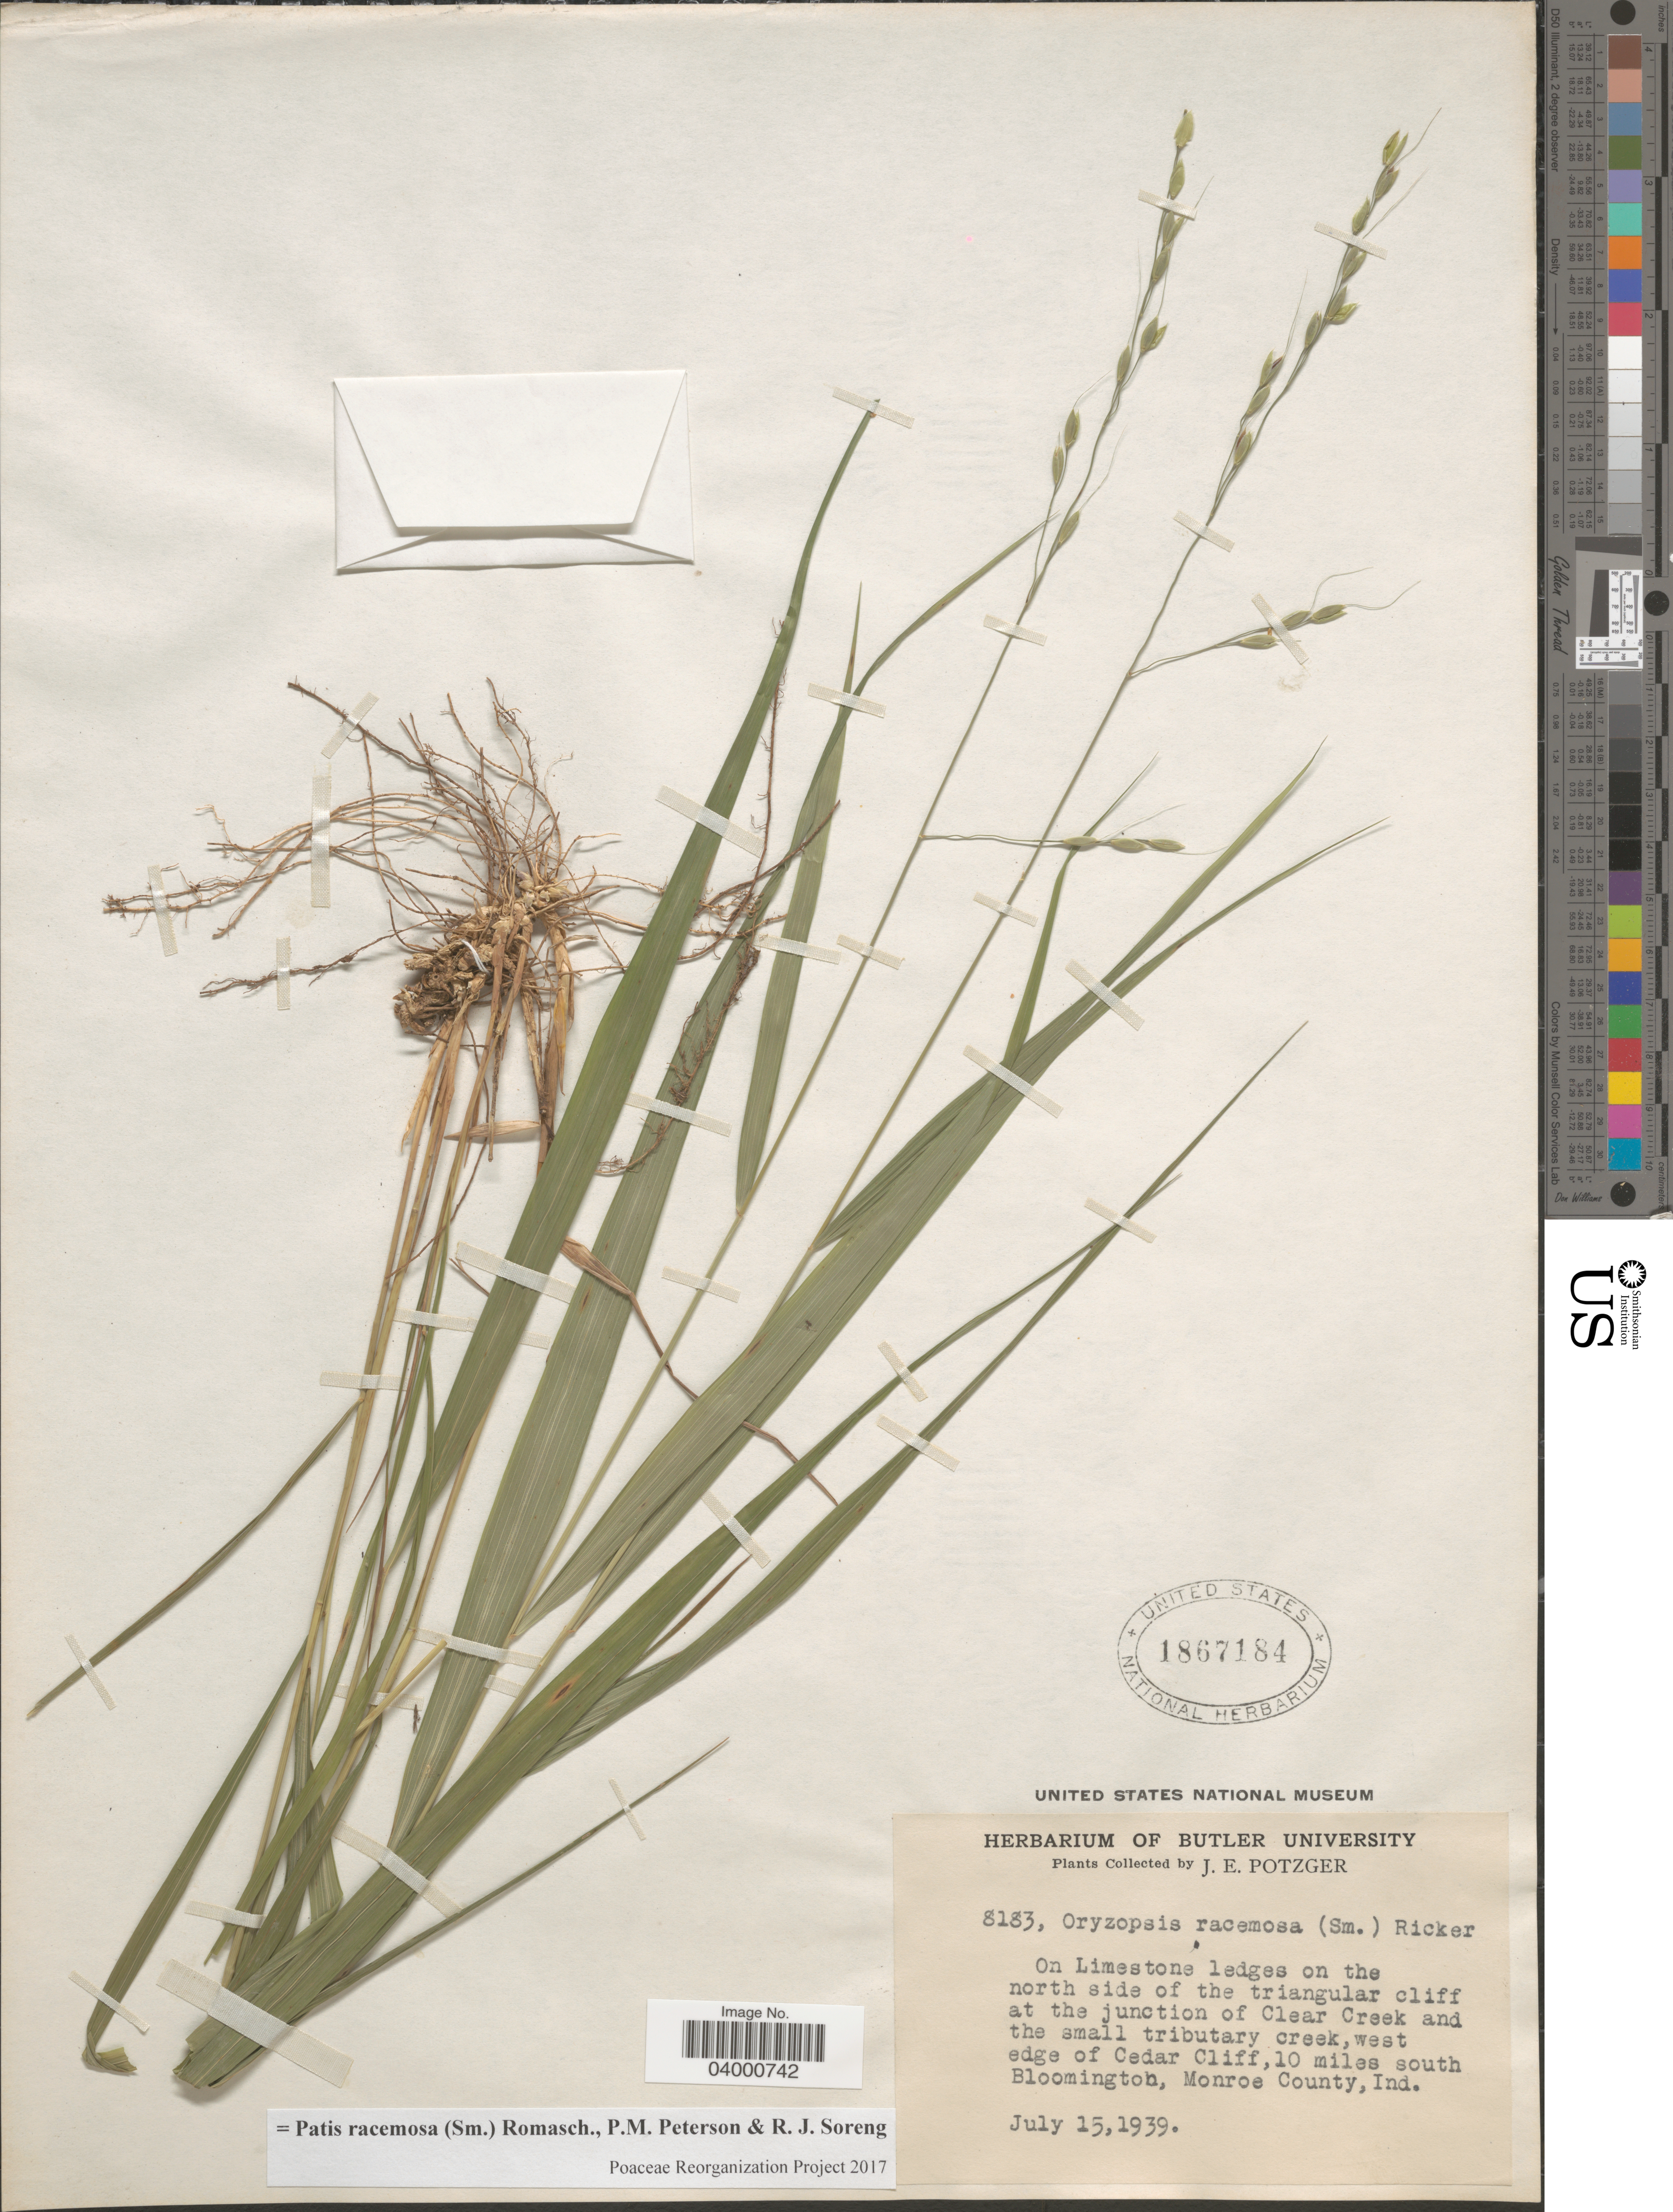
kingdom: Plantae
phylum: Tracheophyta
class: Liliopsida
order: Poales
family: Poaceae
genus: Patis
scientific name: Patis racemosa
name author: (Sm.) Romasch. et al.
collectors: J. Potzger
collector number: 8183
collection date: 1939-07-15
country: United States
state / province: Indiana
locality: On Limestone ledges on the north side of the triangular cliff at the junction of Clear Creek and the small tributary creek, west edge of Cedar Cliff, 10 miles south Bloomington, Monroe County.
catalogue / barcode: US 1867184